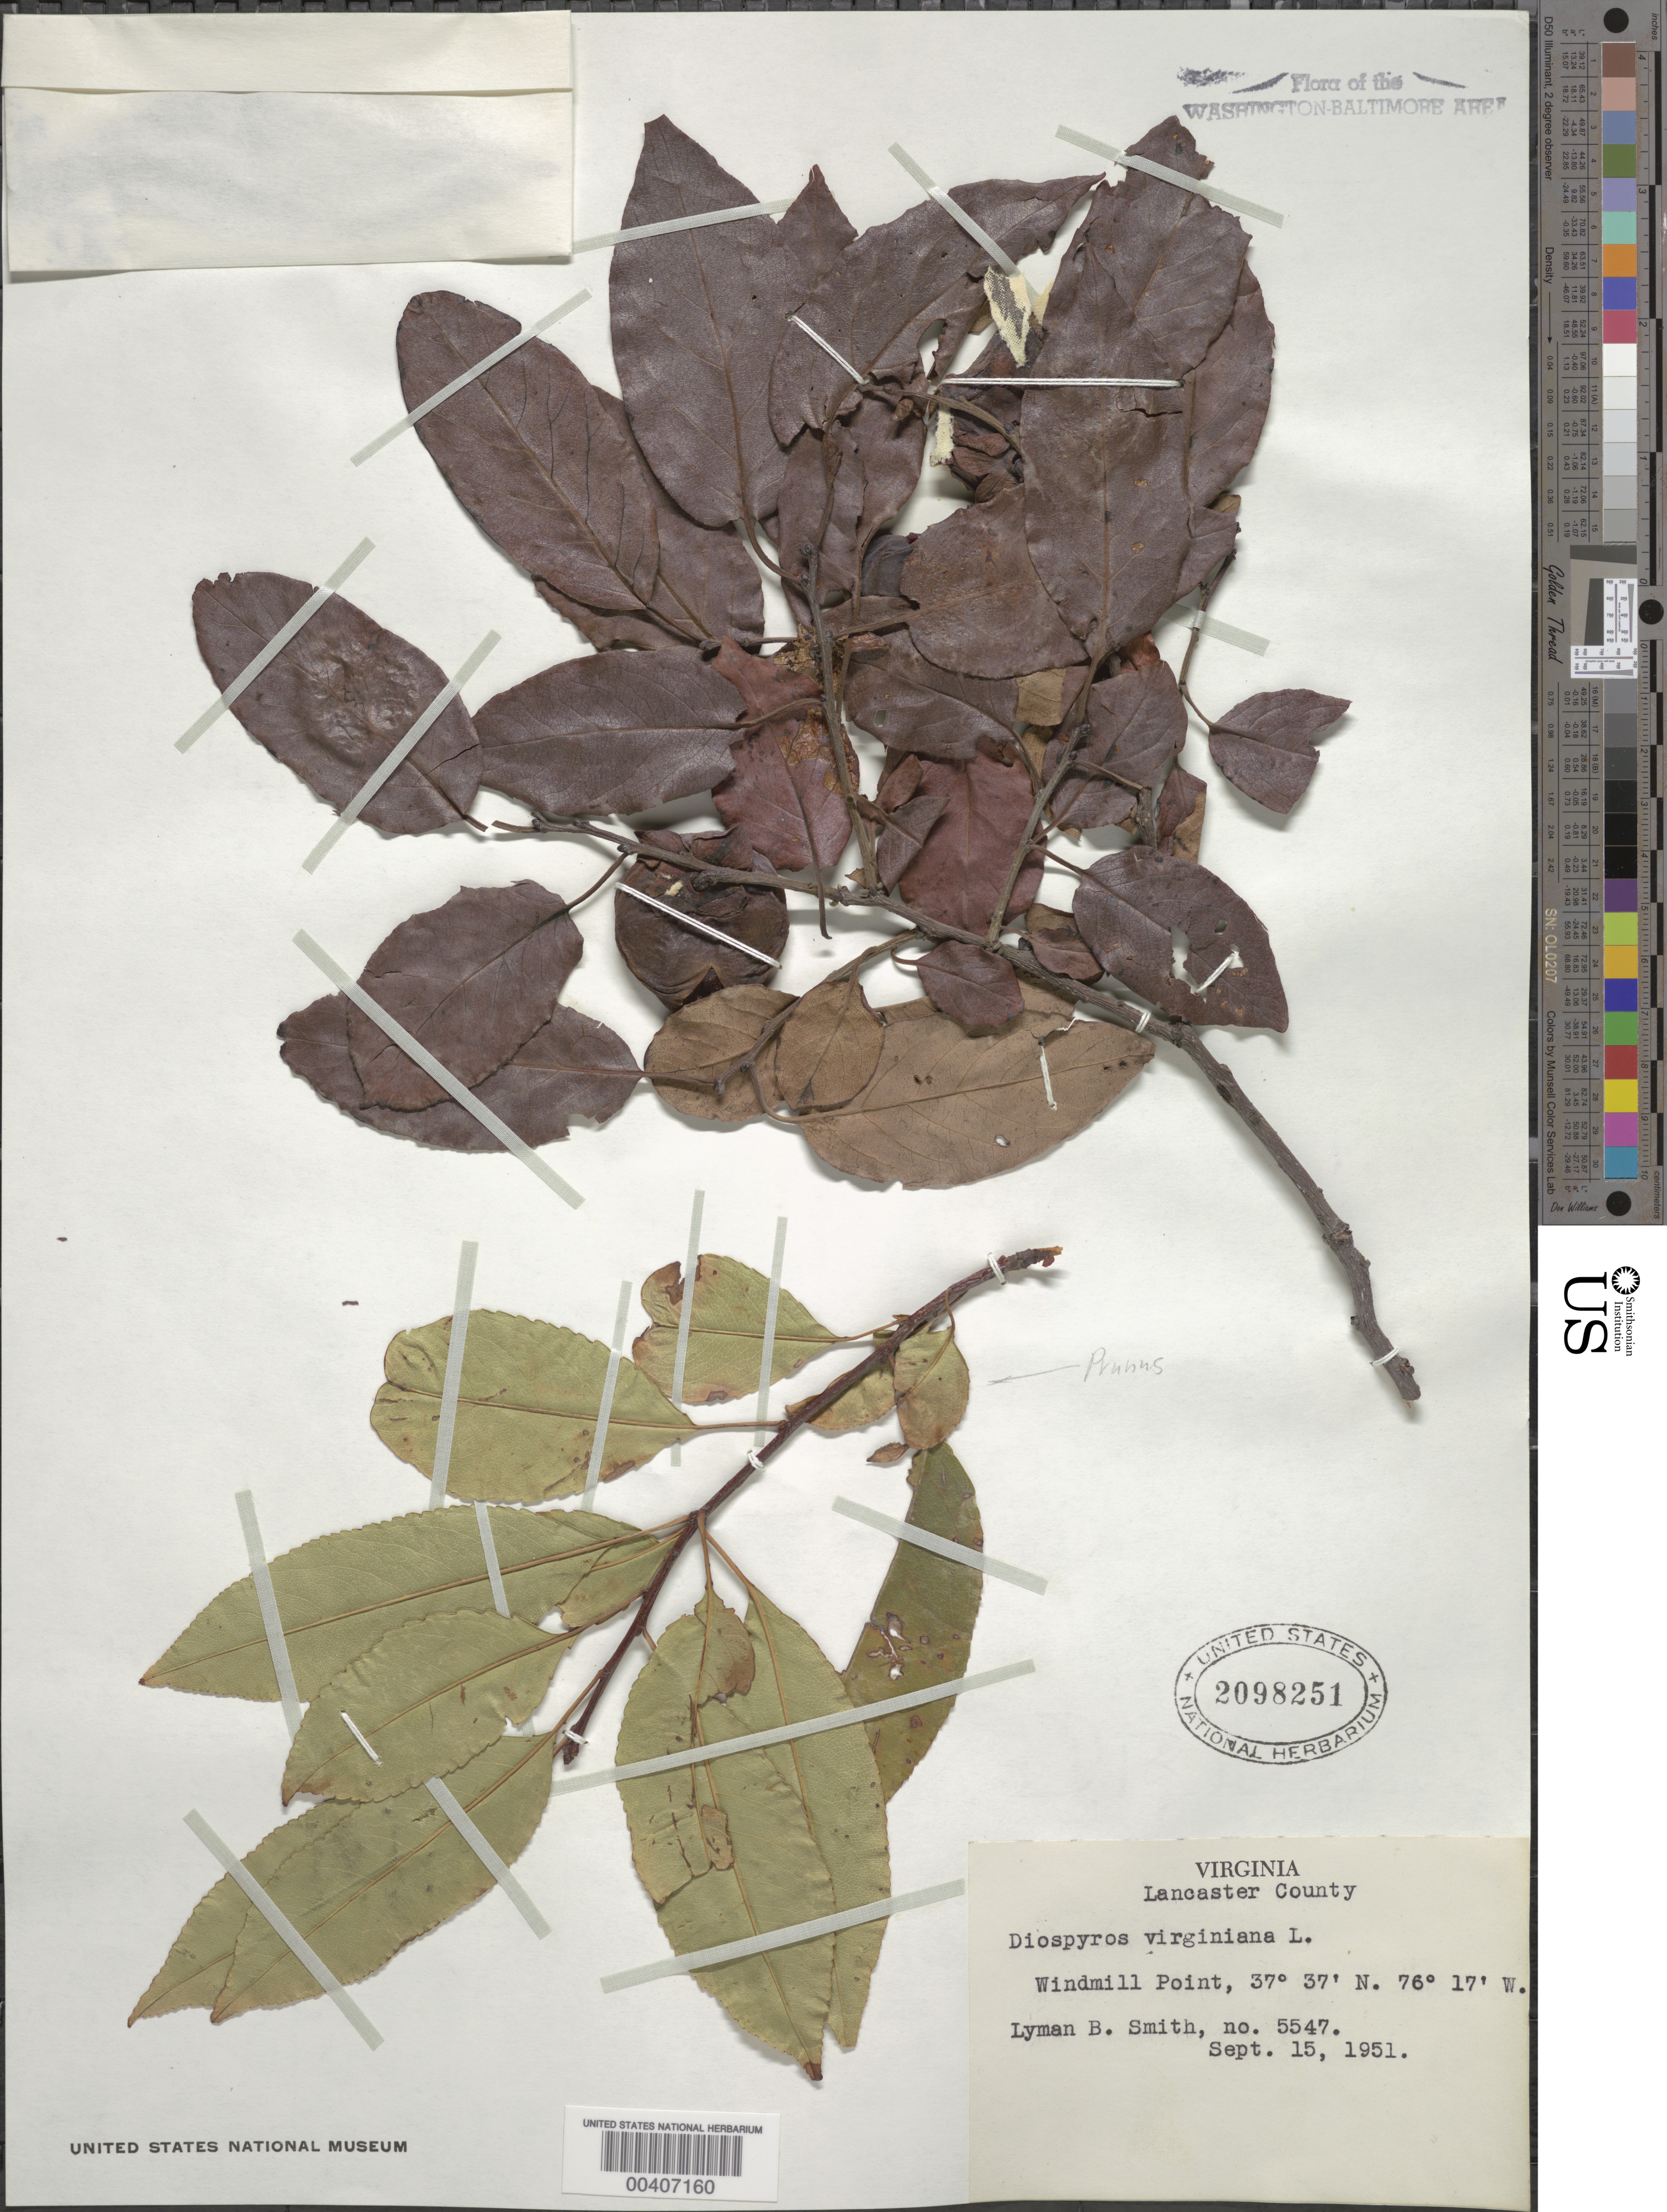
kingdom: Plantae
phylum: Tracheophyta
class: Magnoliopsida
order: Ericales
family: Ebenaceae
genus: Diospyros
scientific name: Diospyros virginiana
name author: L.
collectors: L. Smith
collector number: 5547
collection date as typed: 15 Sep 1951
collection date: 1951-09-15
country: United States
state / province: Virginia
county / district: Lancaster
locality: Windmill Point, 37 Degrees 37 Minutes N 76 Degrees 17 Minutes W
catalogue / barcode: US 2098251